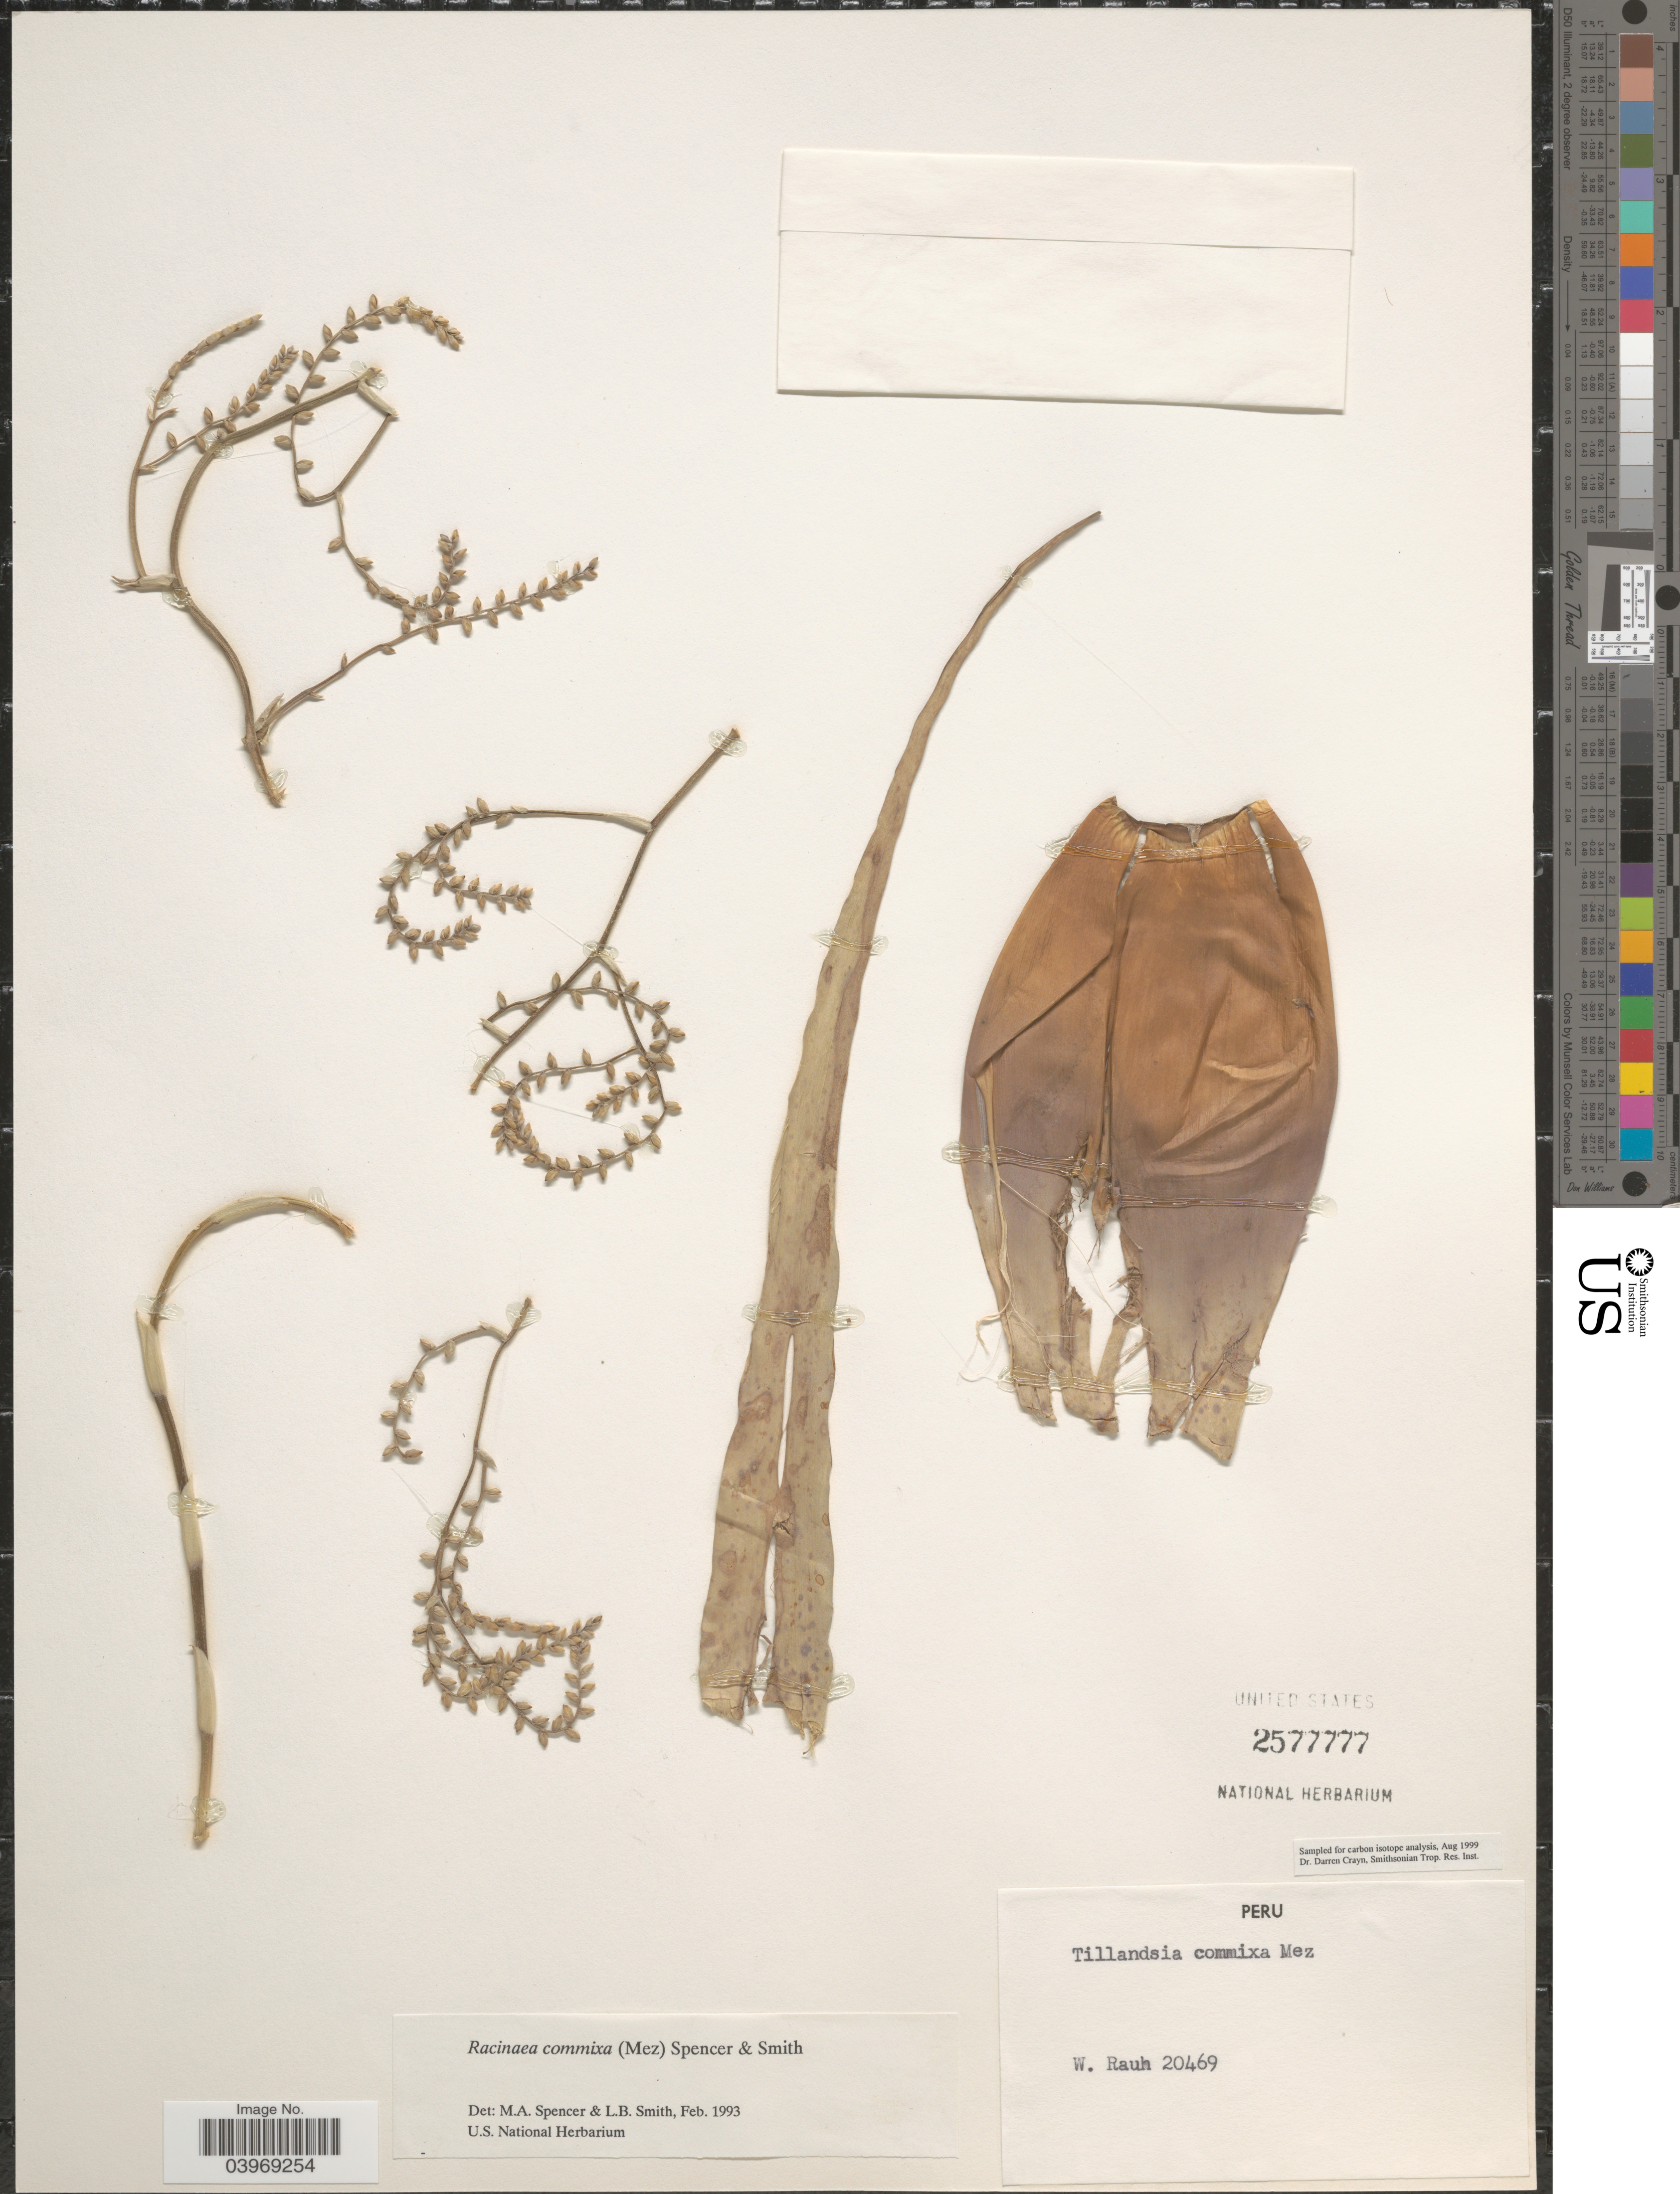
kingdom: Plantae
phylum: Tracheophyta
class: Liliopsida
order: Poales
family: Bromeliaceae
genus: Racinaea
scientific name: Racinaea commixa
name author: (Mez) M.A. Spencer & L.B. Sm.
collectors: W. Rauh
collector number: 20469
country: Peru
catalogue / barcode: US 2577777